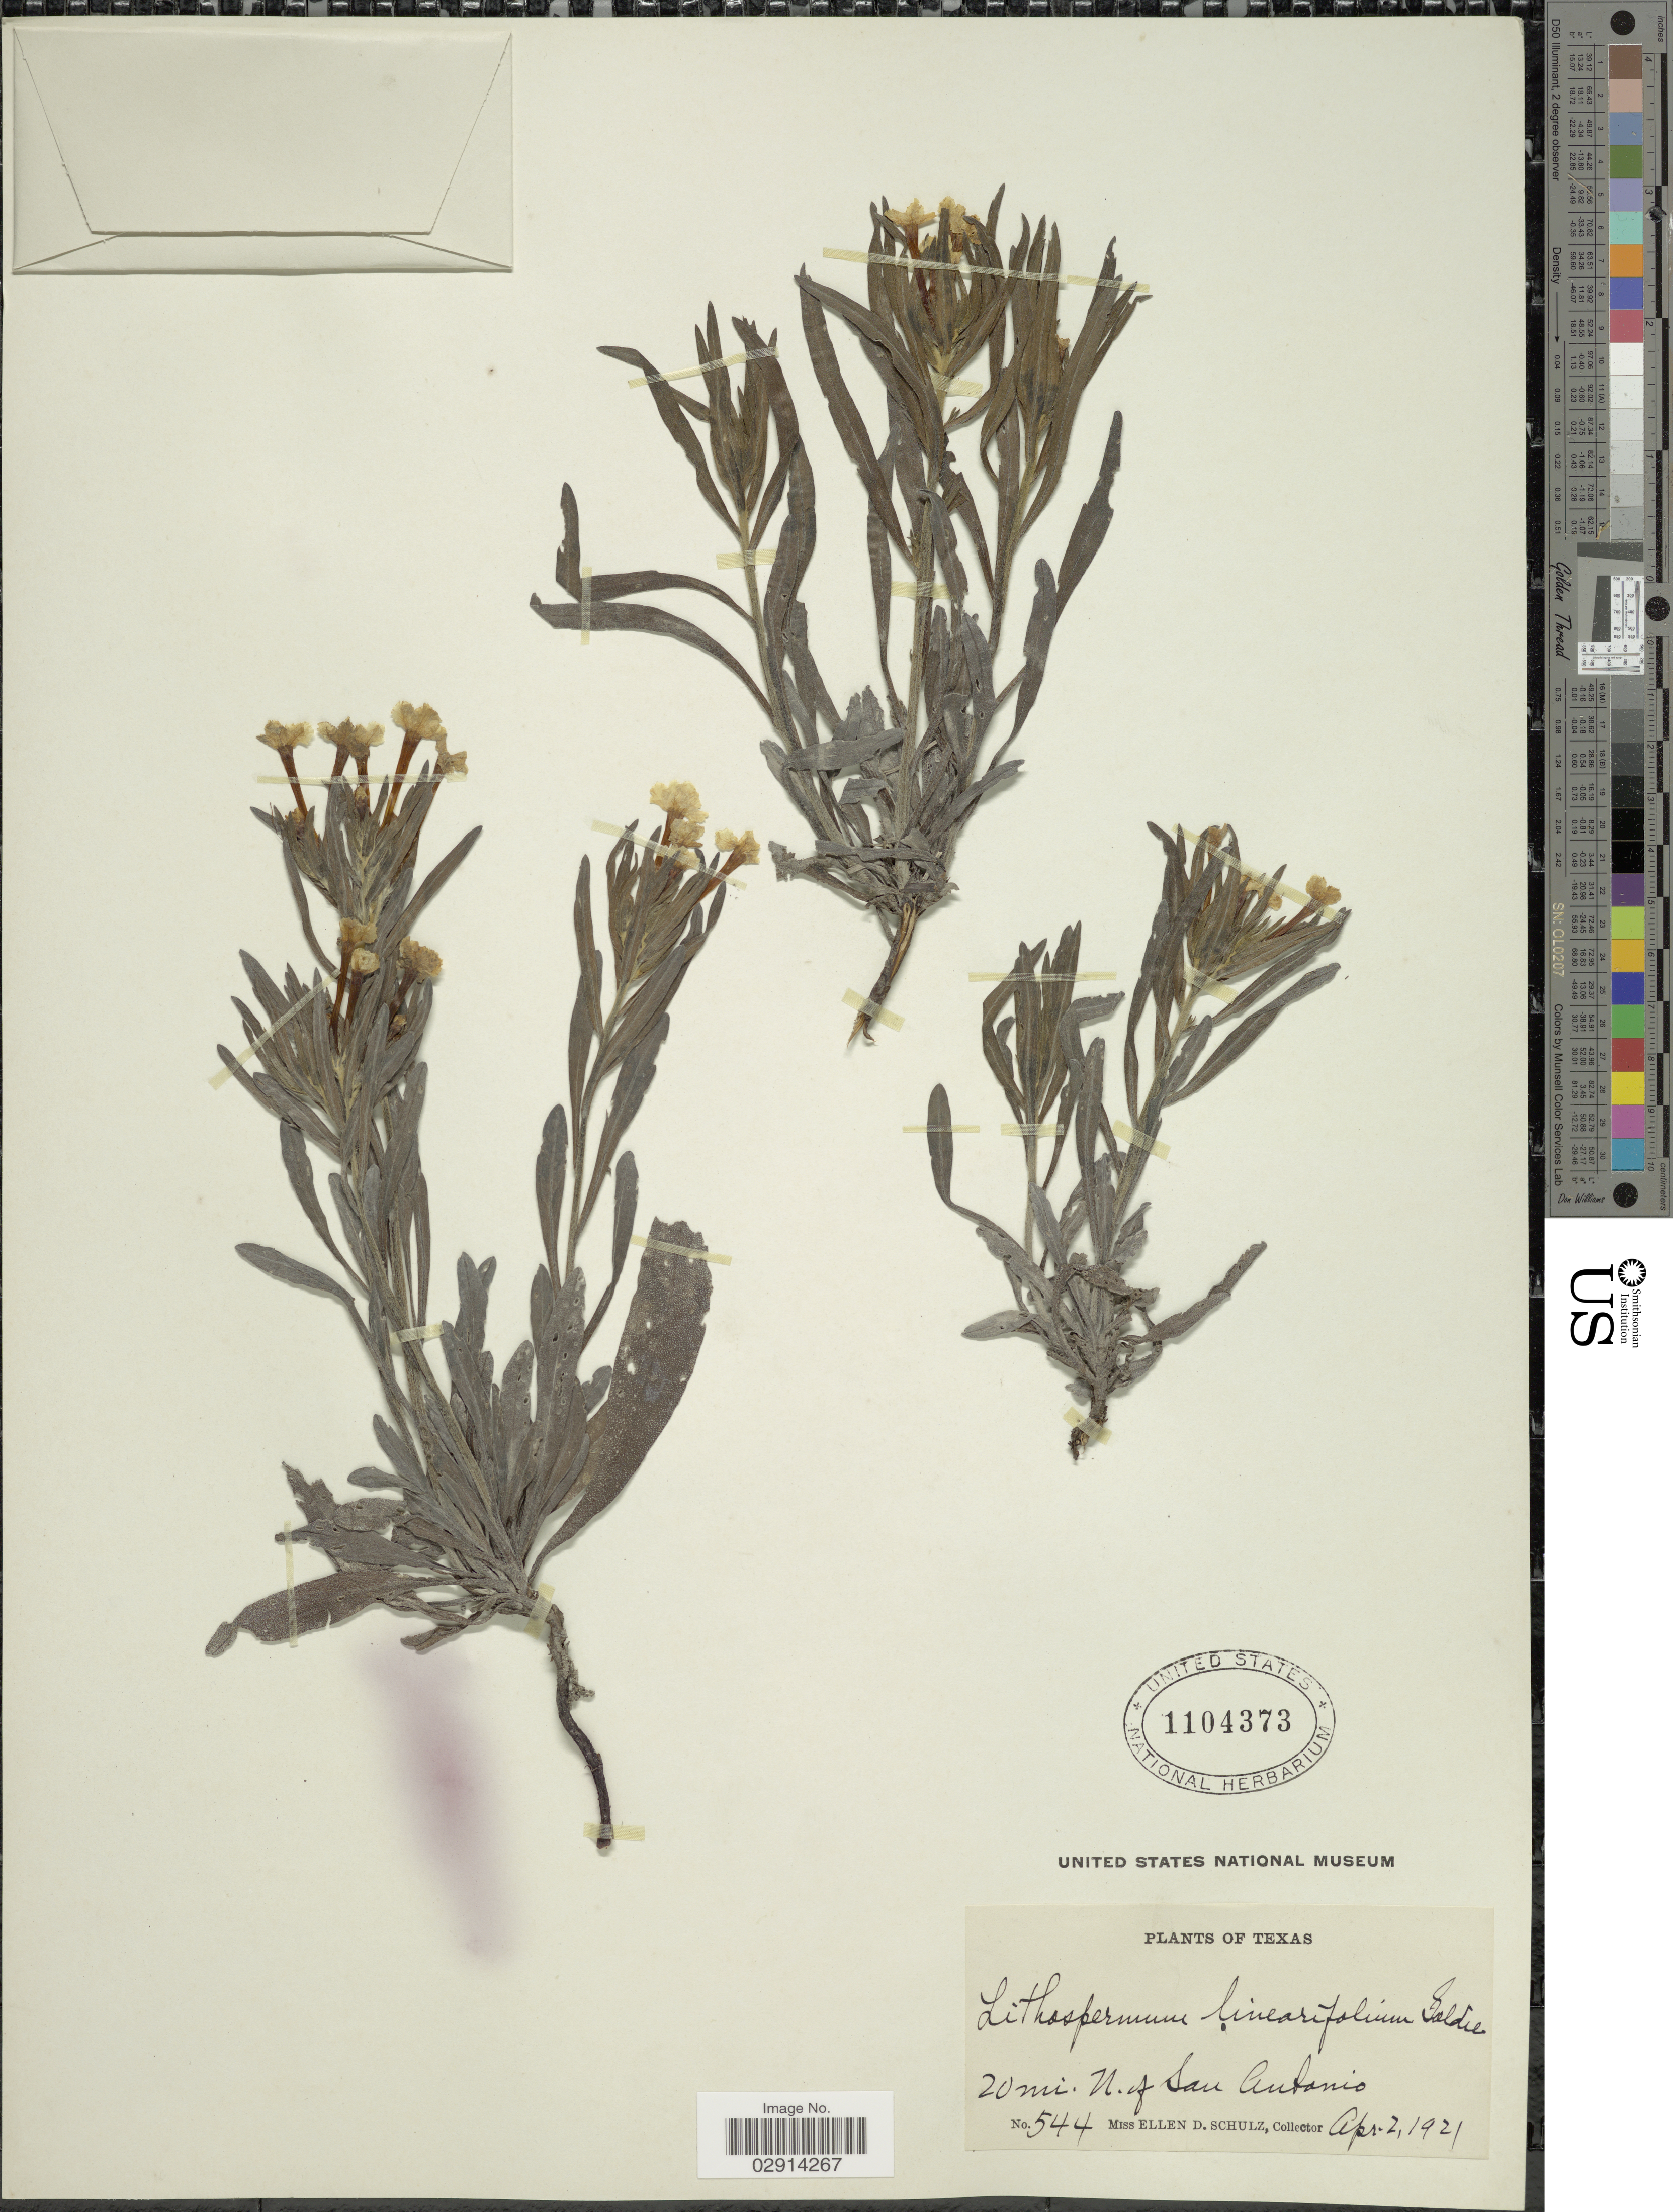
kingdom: Plantae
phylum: Tracheophyta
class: Magnoliopsida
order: Boraginales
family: Boraginaceae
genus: Lithospermum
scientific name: Lithospermum incisum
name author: Lehm.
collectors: E. D. Schulz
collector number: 544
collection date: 1921-04-02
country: United States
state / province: Texas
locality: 20 mi N. of San Antonio.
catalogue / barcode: US 1104373